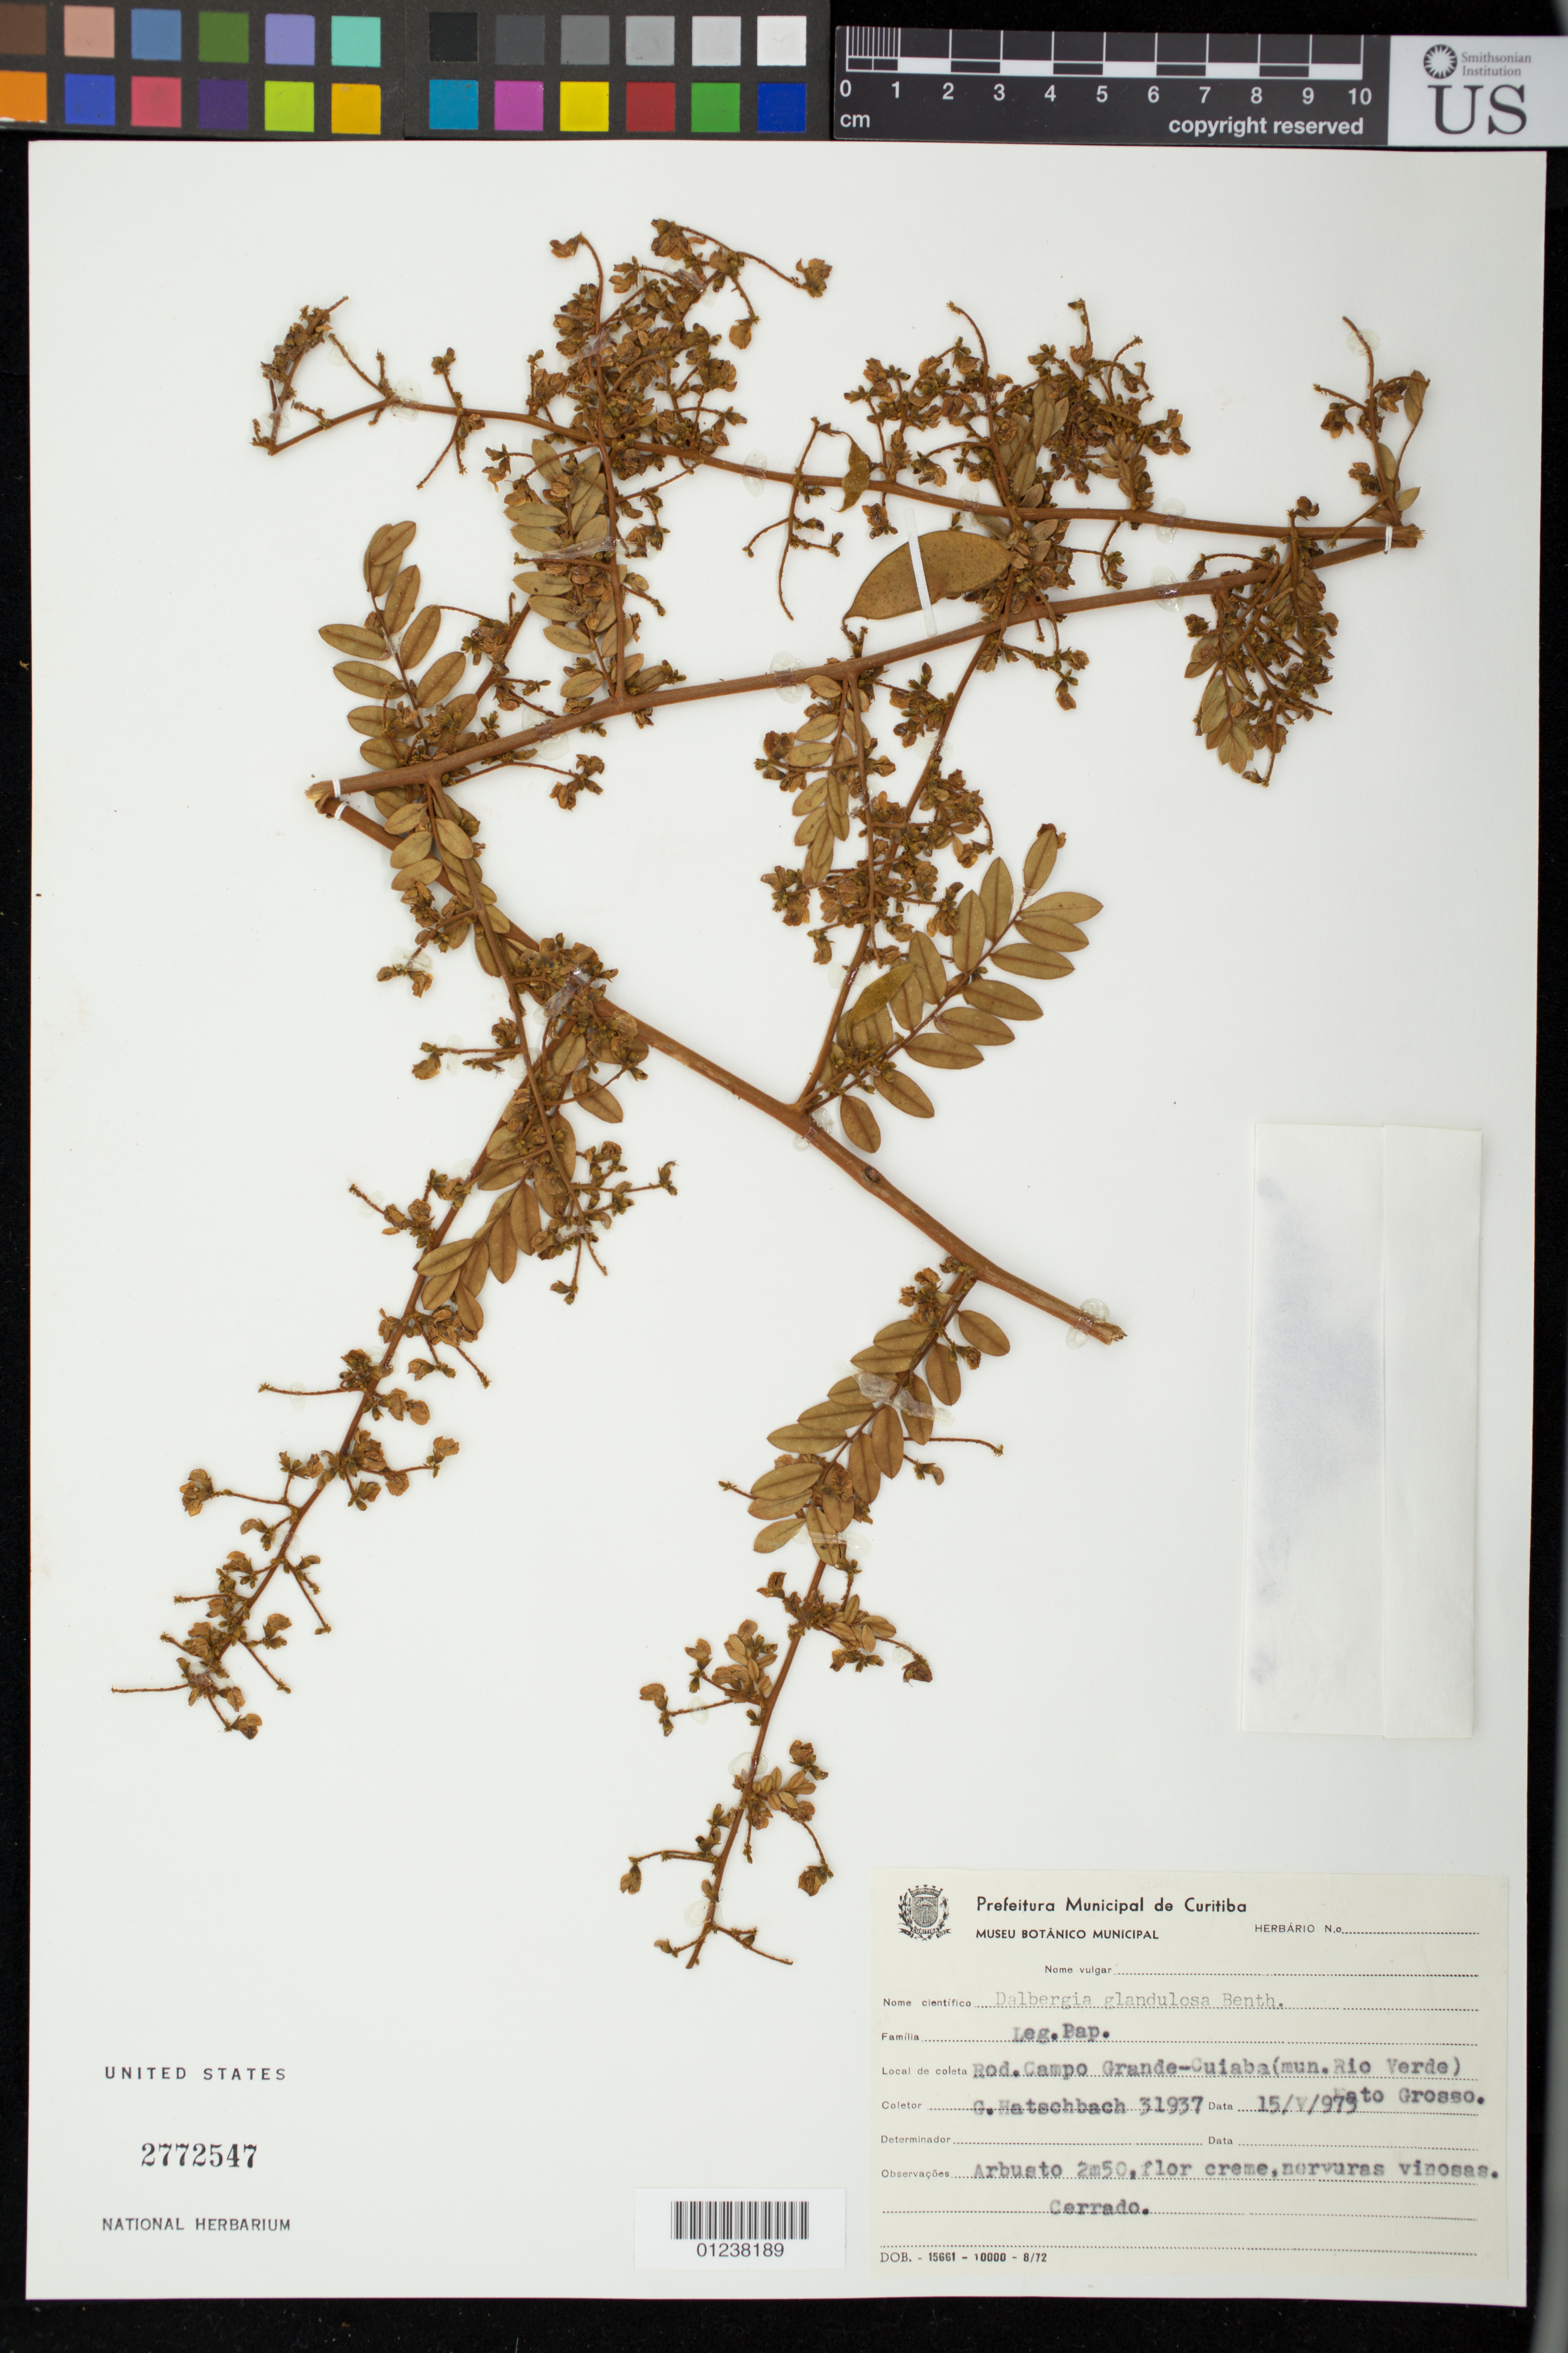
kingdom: Plantae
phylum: Tracheophyta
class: Magnoliopsida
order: Fabales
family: Fabaceae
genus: Dalbergia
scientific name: Dalbergia glandulosa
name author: Benth.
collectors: G. Hatschbach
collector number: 31937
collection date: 1979-05-15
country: Brazil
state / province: Mato Grosso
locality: Rod. Campo Grande-Cuiaba (mun. Rio Verde)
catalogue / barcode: US 2772547